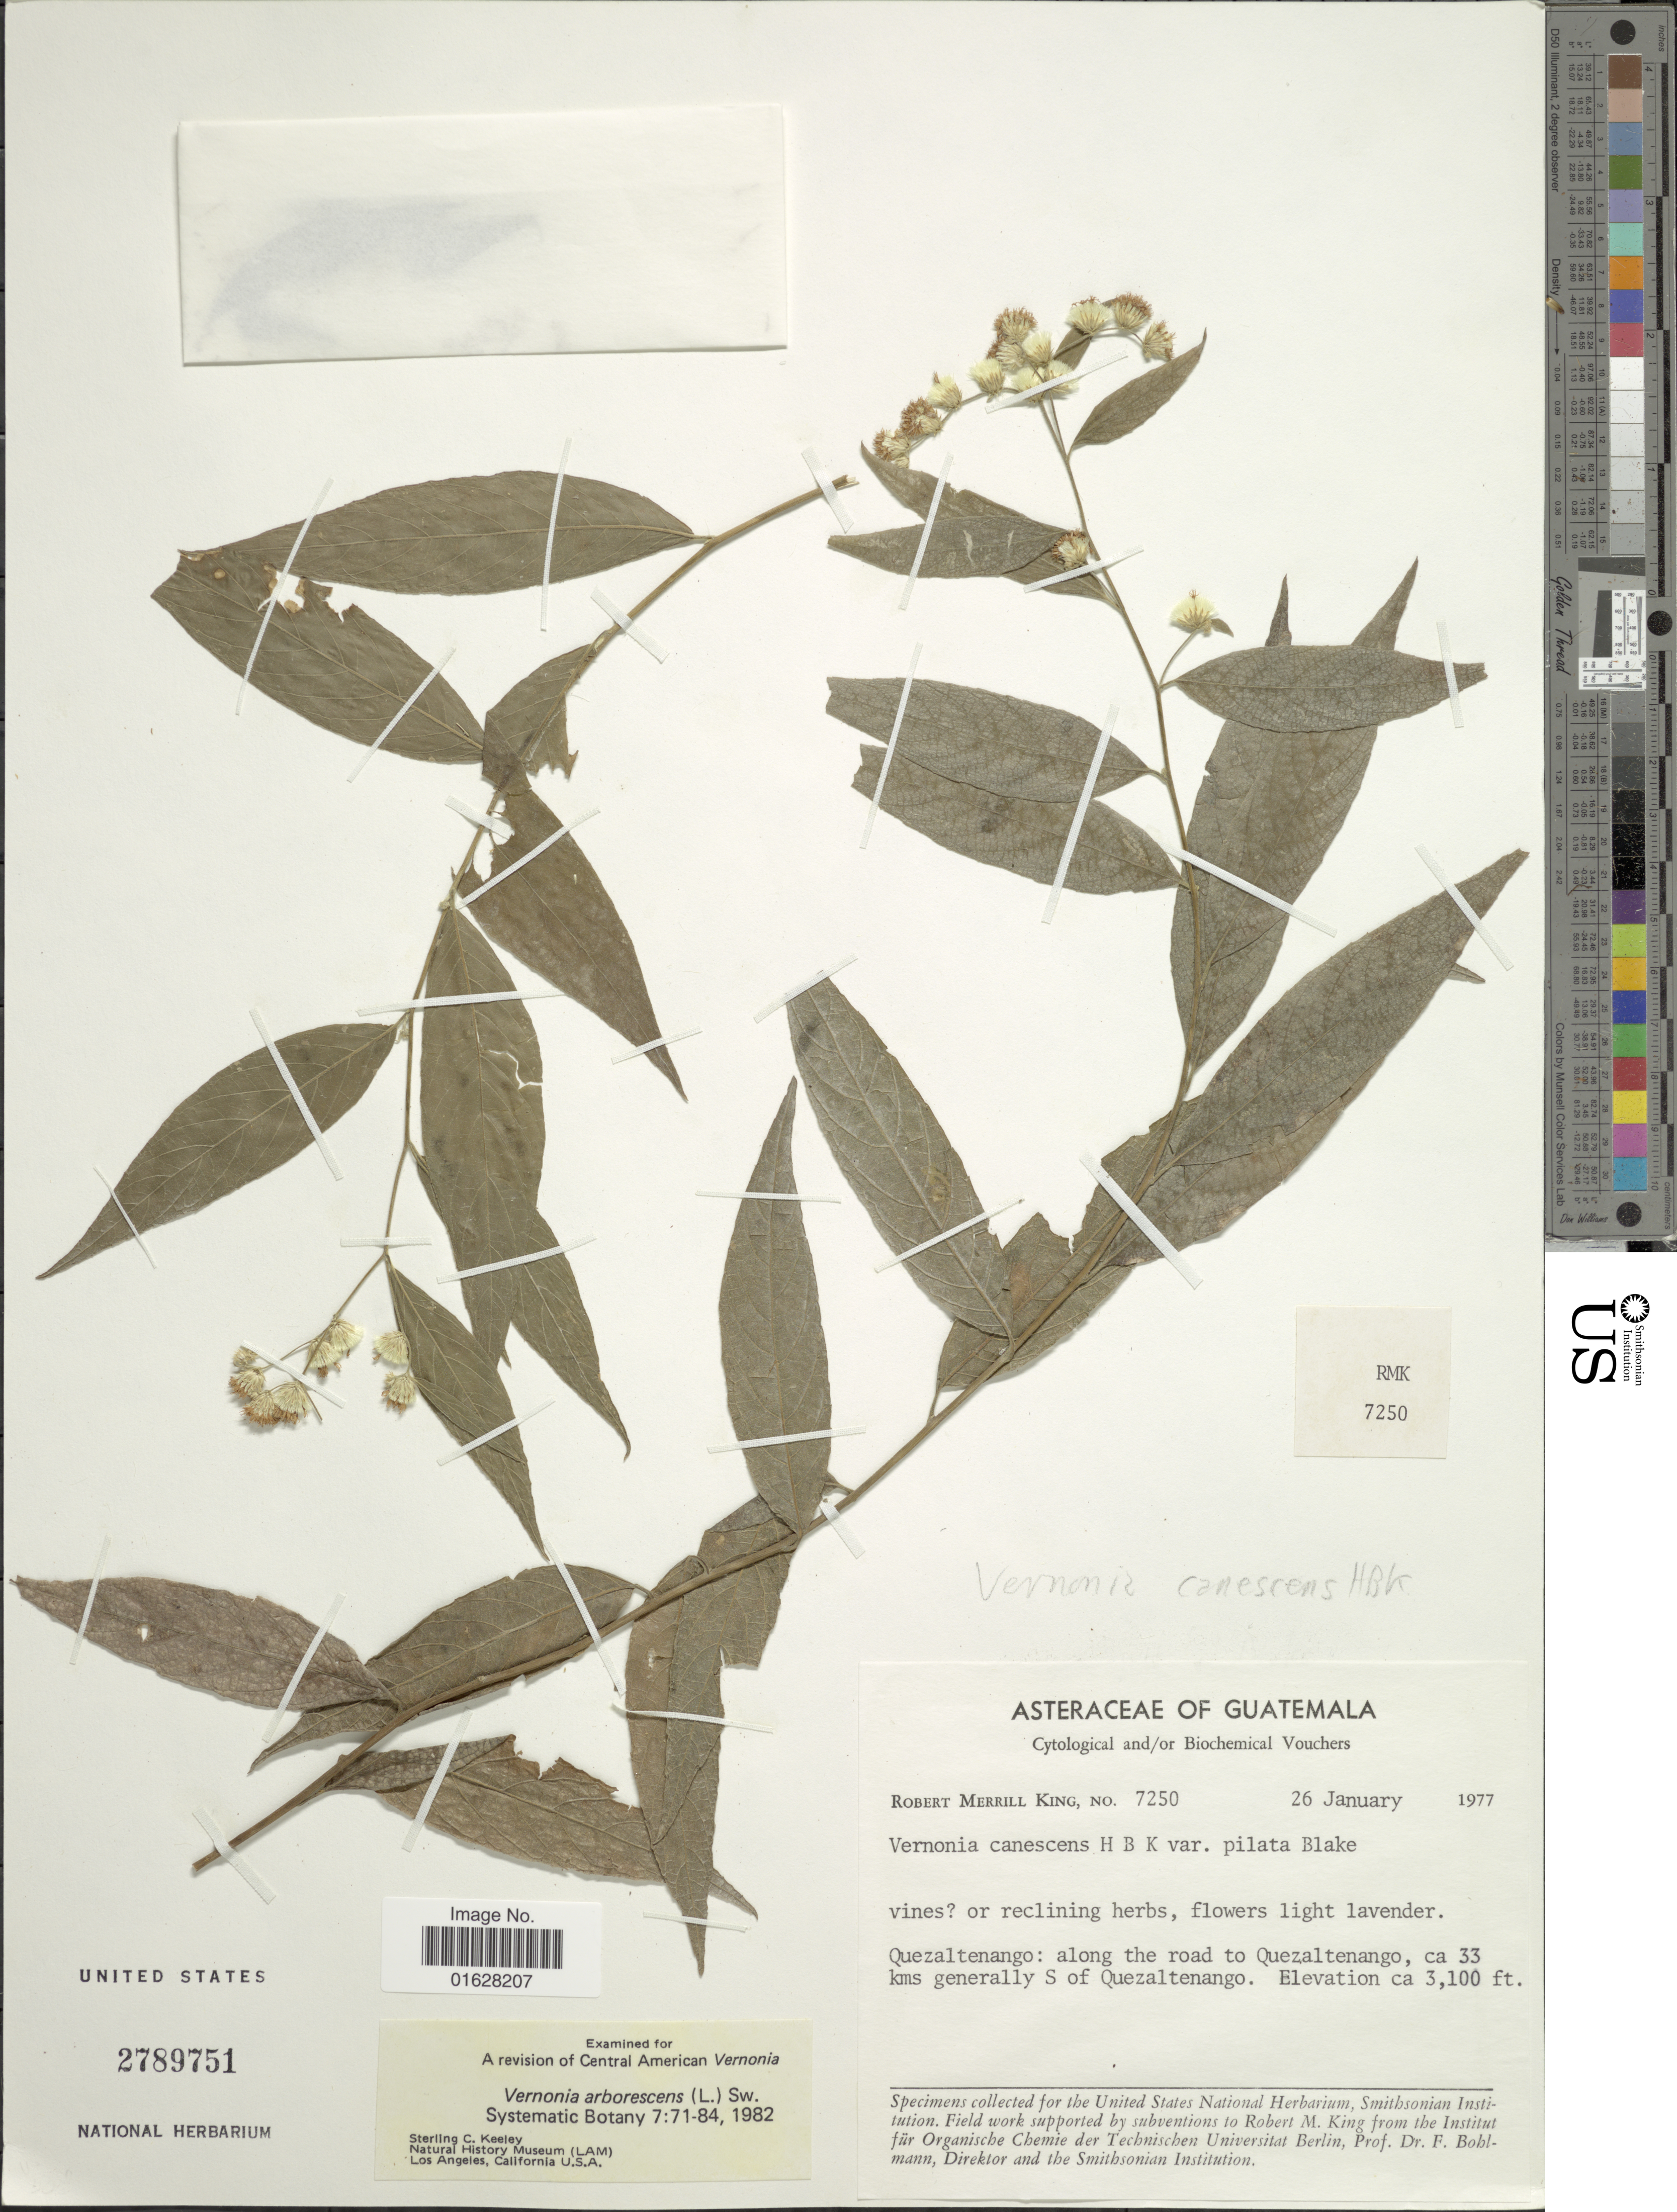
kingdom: Plantae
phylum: Tracheophyta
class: Magnoliopsida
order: Asterales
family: Asteraceae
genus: Lepidaploa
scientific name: Lepidaploa canescens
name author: (Kunth) H. Rob.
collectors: R. M. King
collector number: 7250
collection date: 1977-01-26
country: Guatemala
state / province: Quetzaltenango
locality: Quezaltenango, along the road to Quezaltenango, ca 33 kms generally S of Quezaltenango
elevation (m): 945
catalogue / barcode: US 2789751